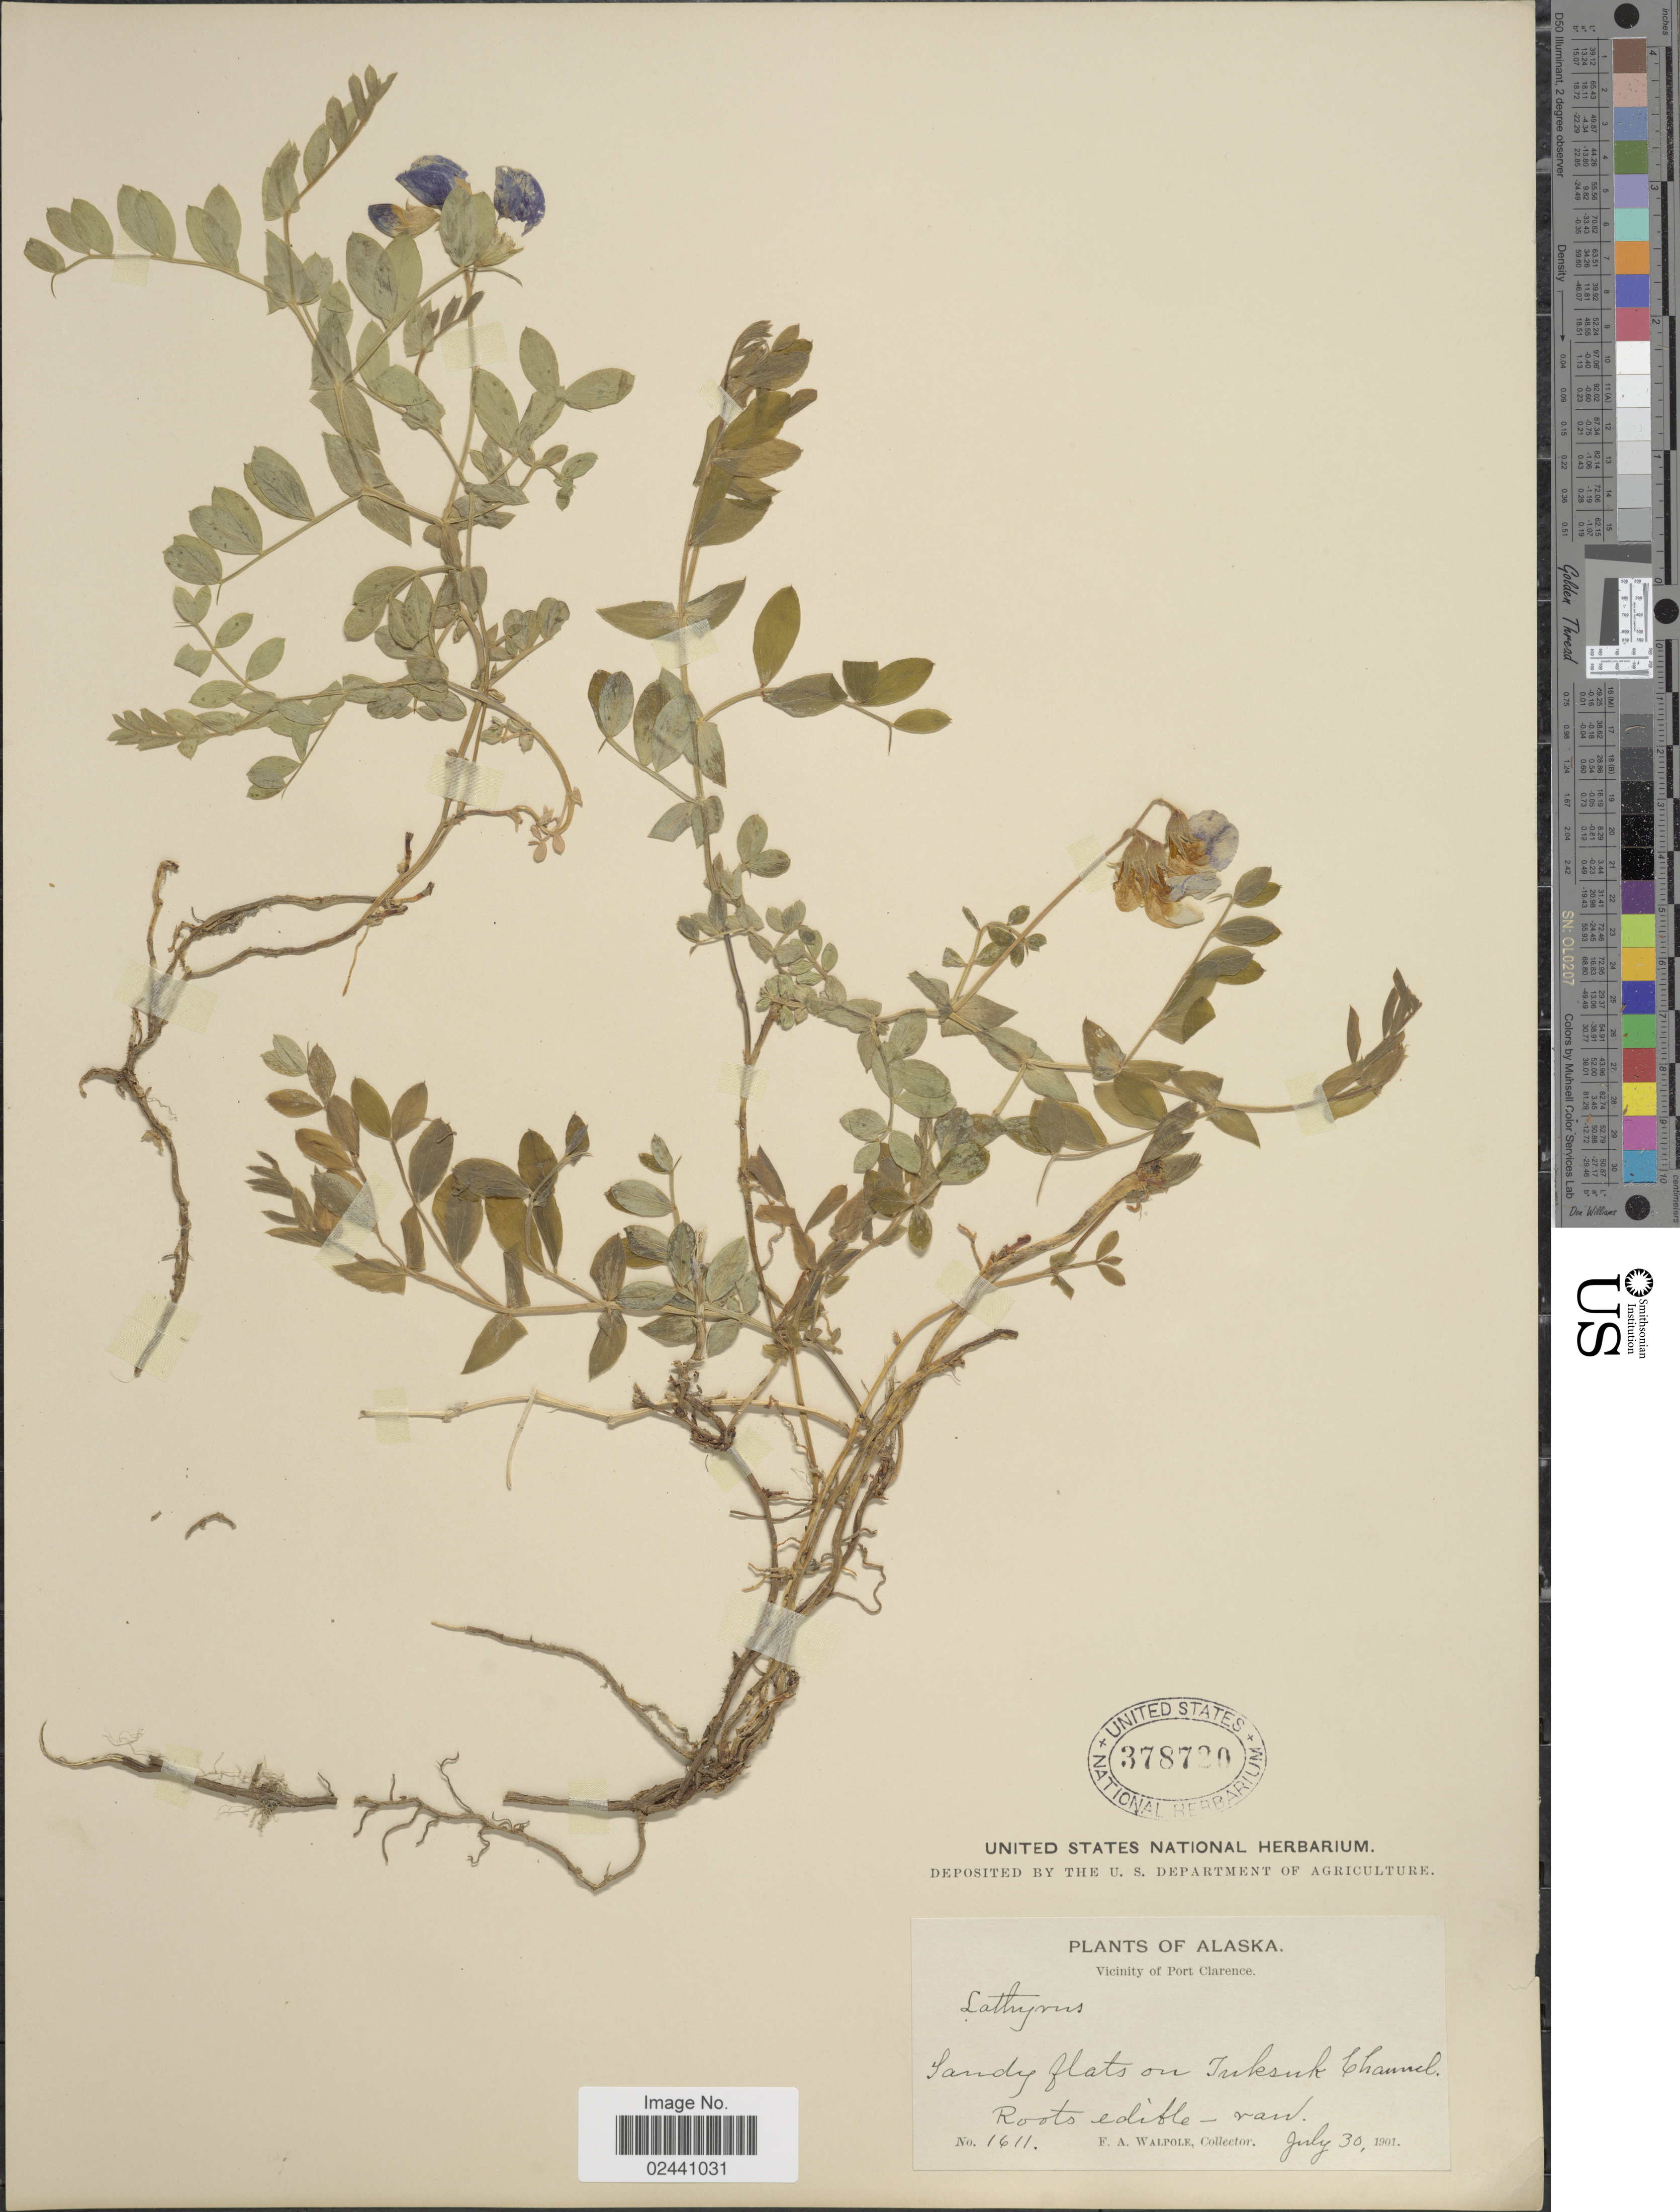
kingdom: Plantae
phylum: Tracheophyta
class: Magnoliopsida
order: Fabales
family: Fabaceae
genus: Lathyrus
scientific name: Lathyrus maritimus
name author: Torr.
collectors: F. Walpole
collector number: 1611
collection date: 1901-07-30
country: United States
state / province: Alaska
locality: Vicinity of Port Clarence. sandy flats on Tuksuk Channel.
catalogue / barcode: US 378720